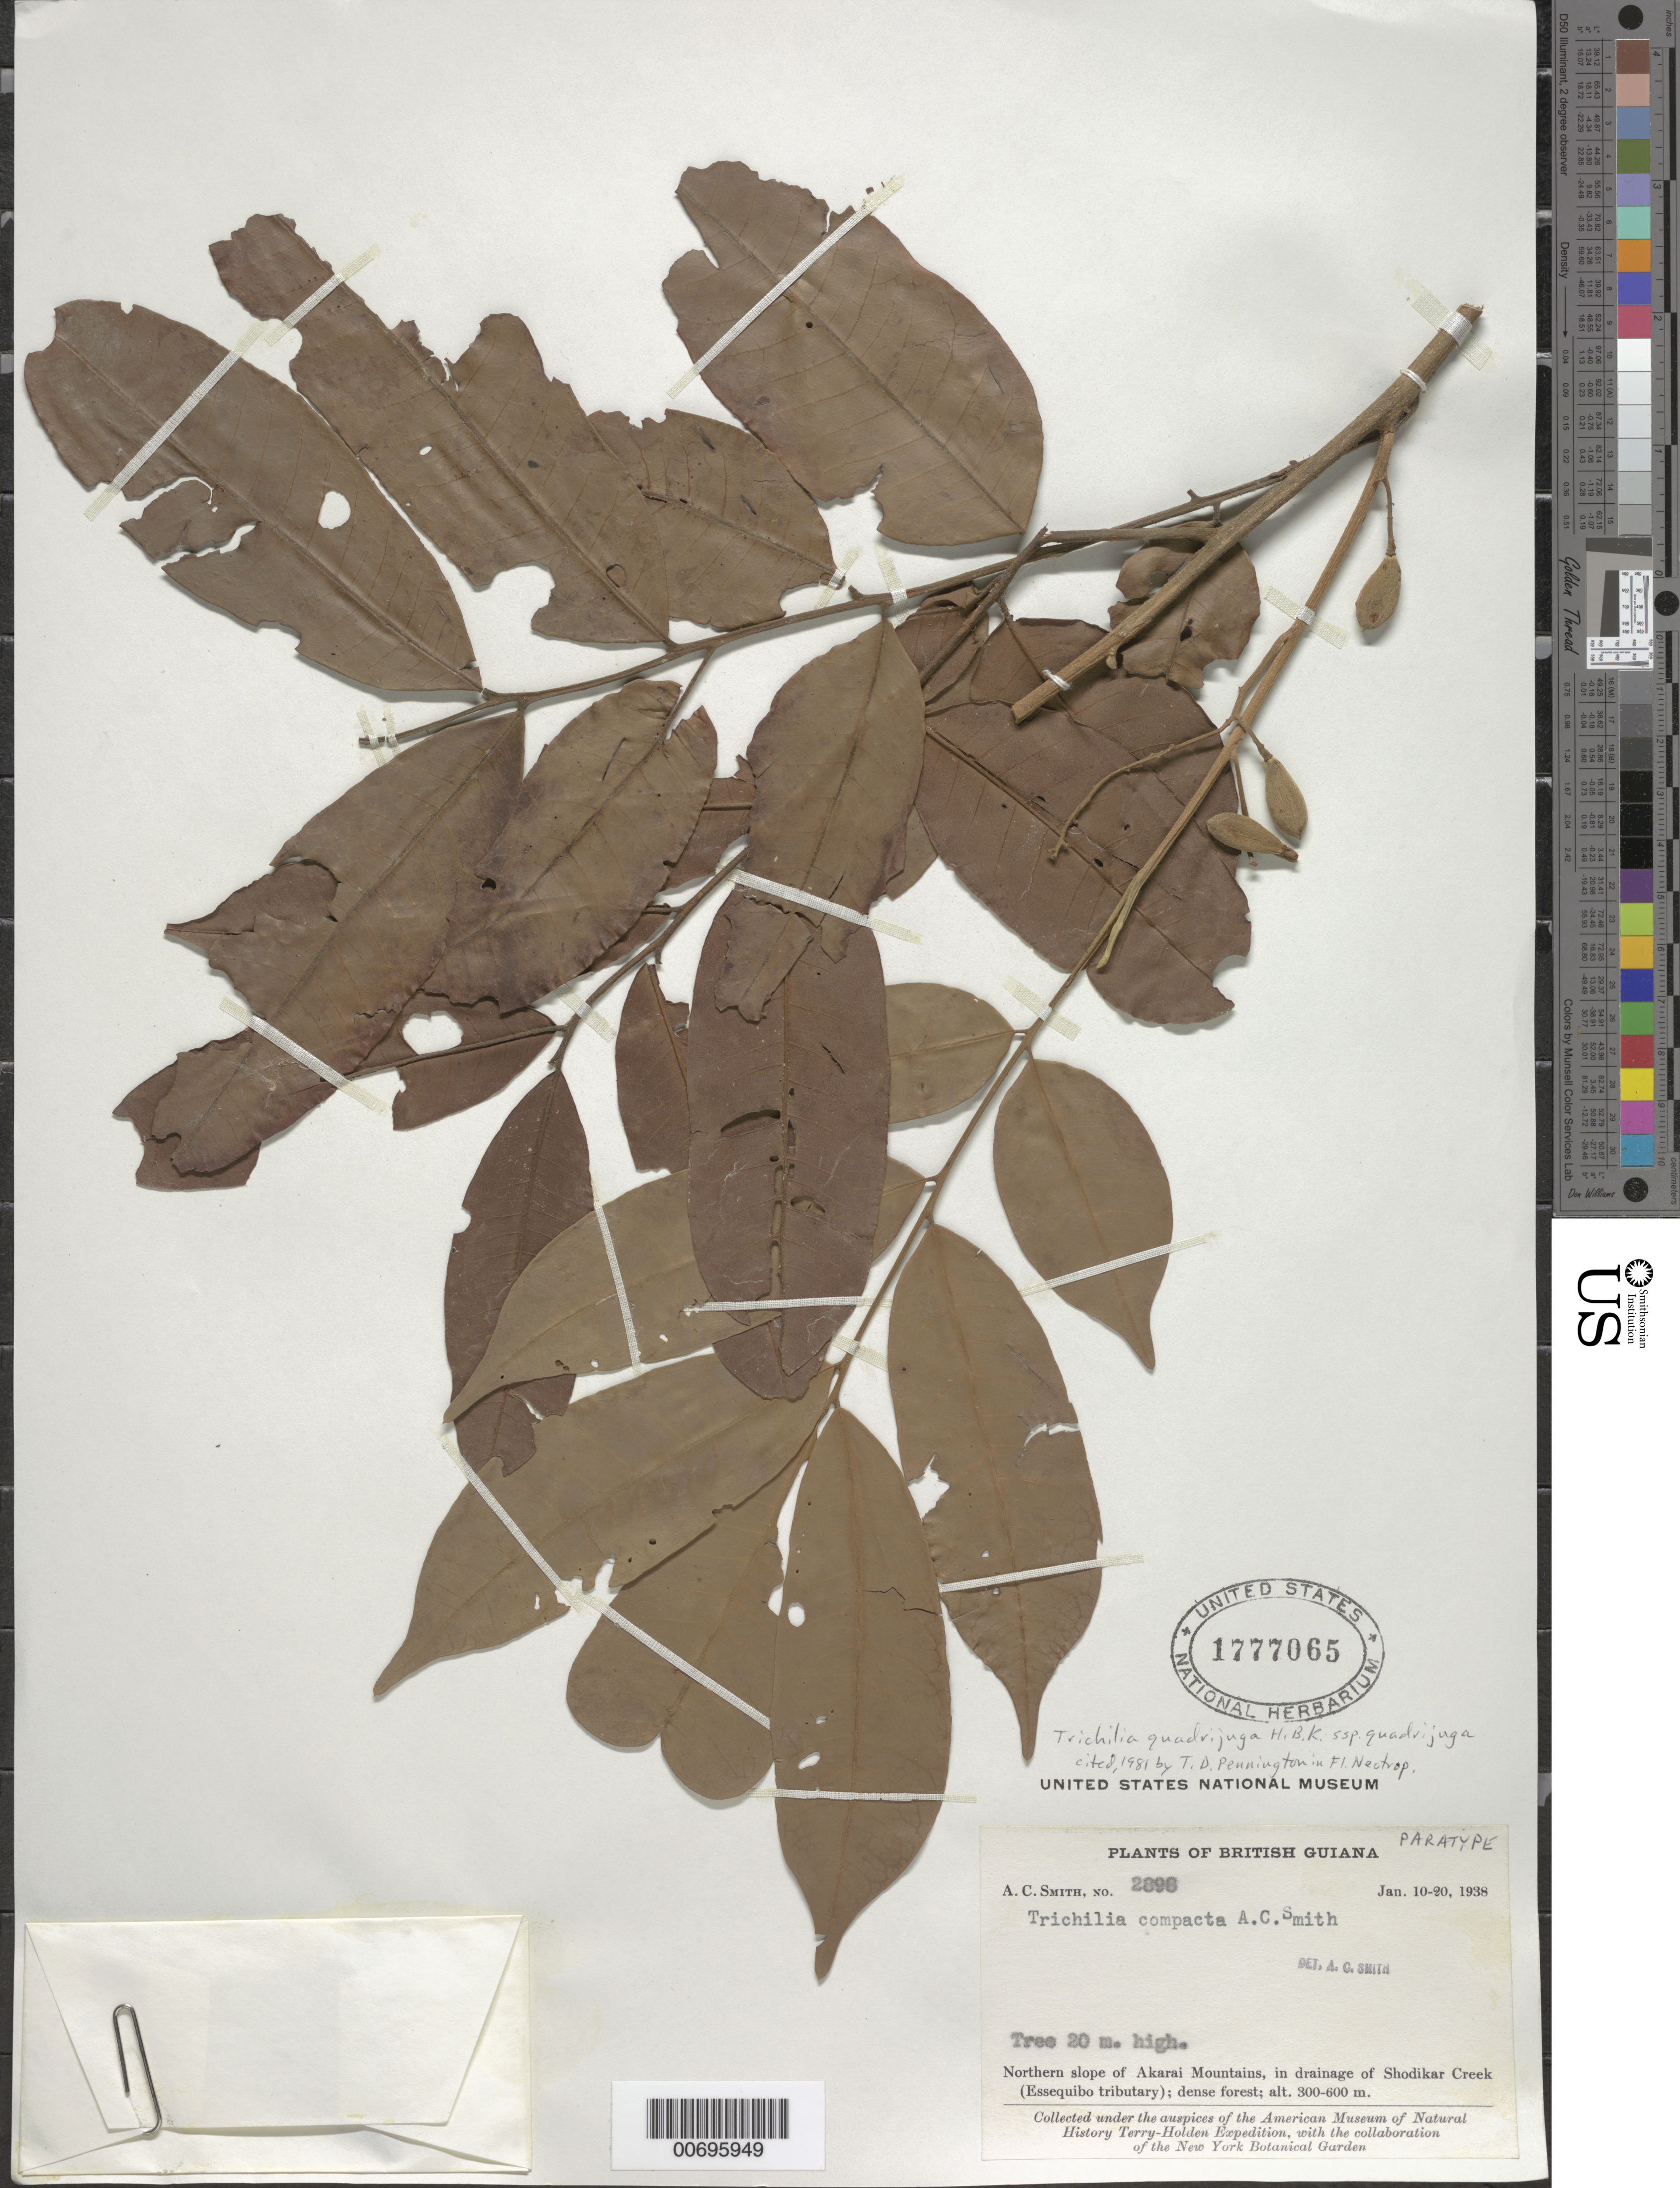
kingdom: Plantae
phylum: Tracheophyta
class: Magnoliopsida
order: Sapindales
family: Meliaceae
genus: Trichilia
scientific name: Trichilia quadrijuga subsp. quadrijuga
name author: Kunth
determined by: Pennington, T. D., (K)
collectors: A. C. Smith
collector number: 2896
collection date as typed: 10-Jan-38 to 20-Jan-38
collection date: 1938-01-10/1938-01-20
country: Guyana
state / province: U. Takutu-U. Essequibo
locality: Akarai Mts., N slope; in drainage of Shodikar Creek (Essequibo tributary)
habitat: Dense forest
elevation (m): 300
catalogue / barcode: US 1777065